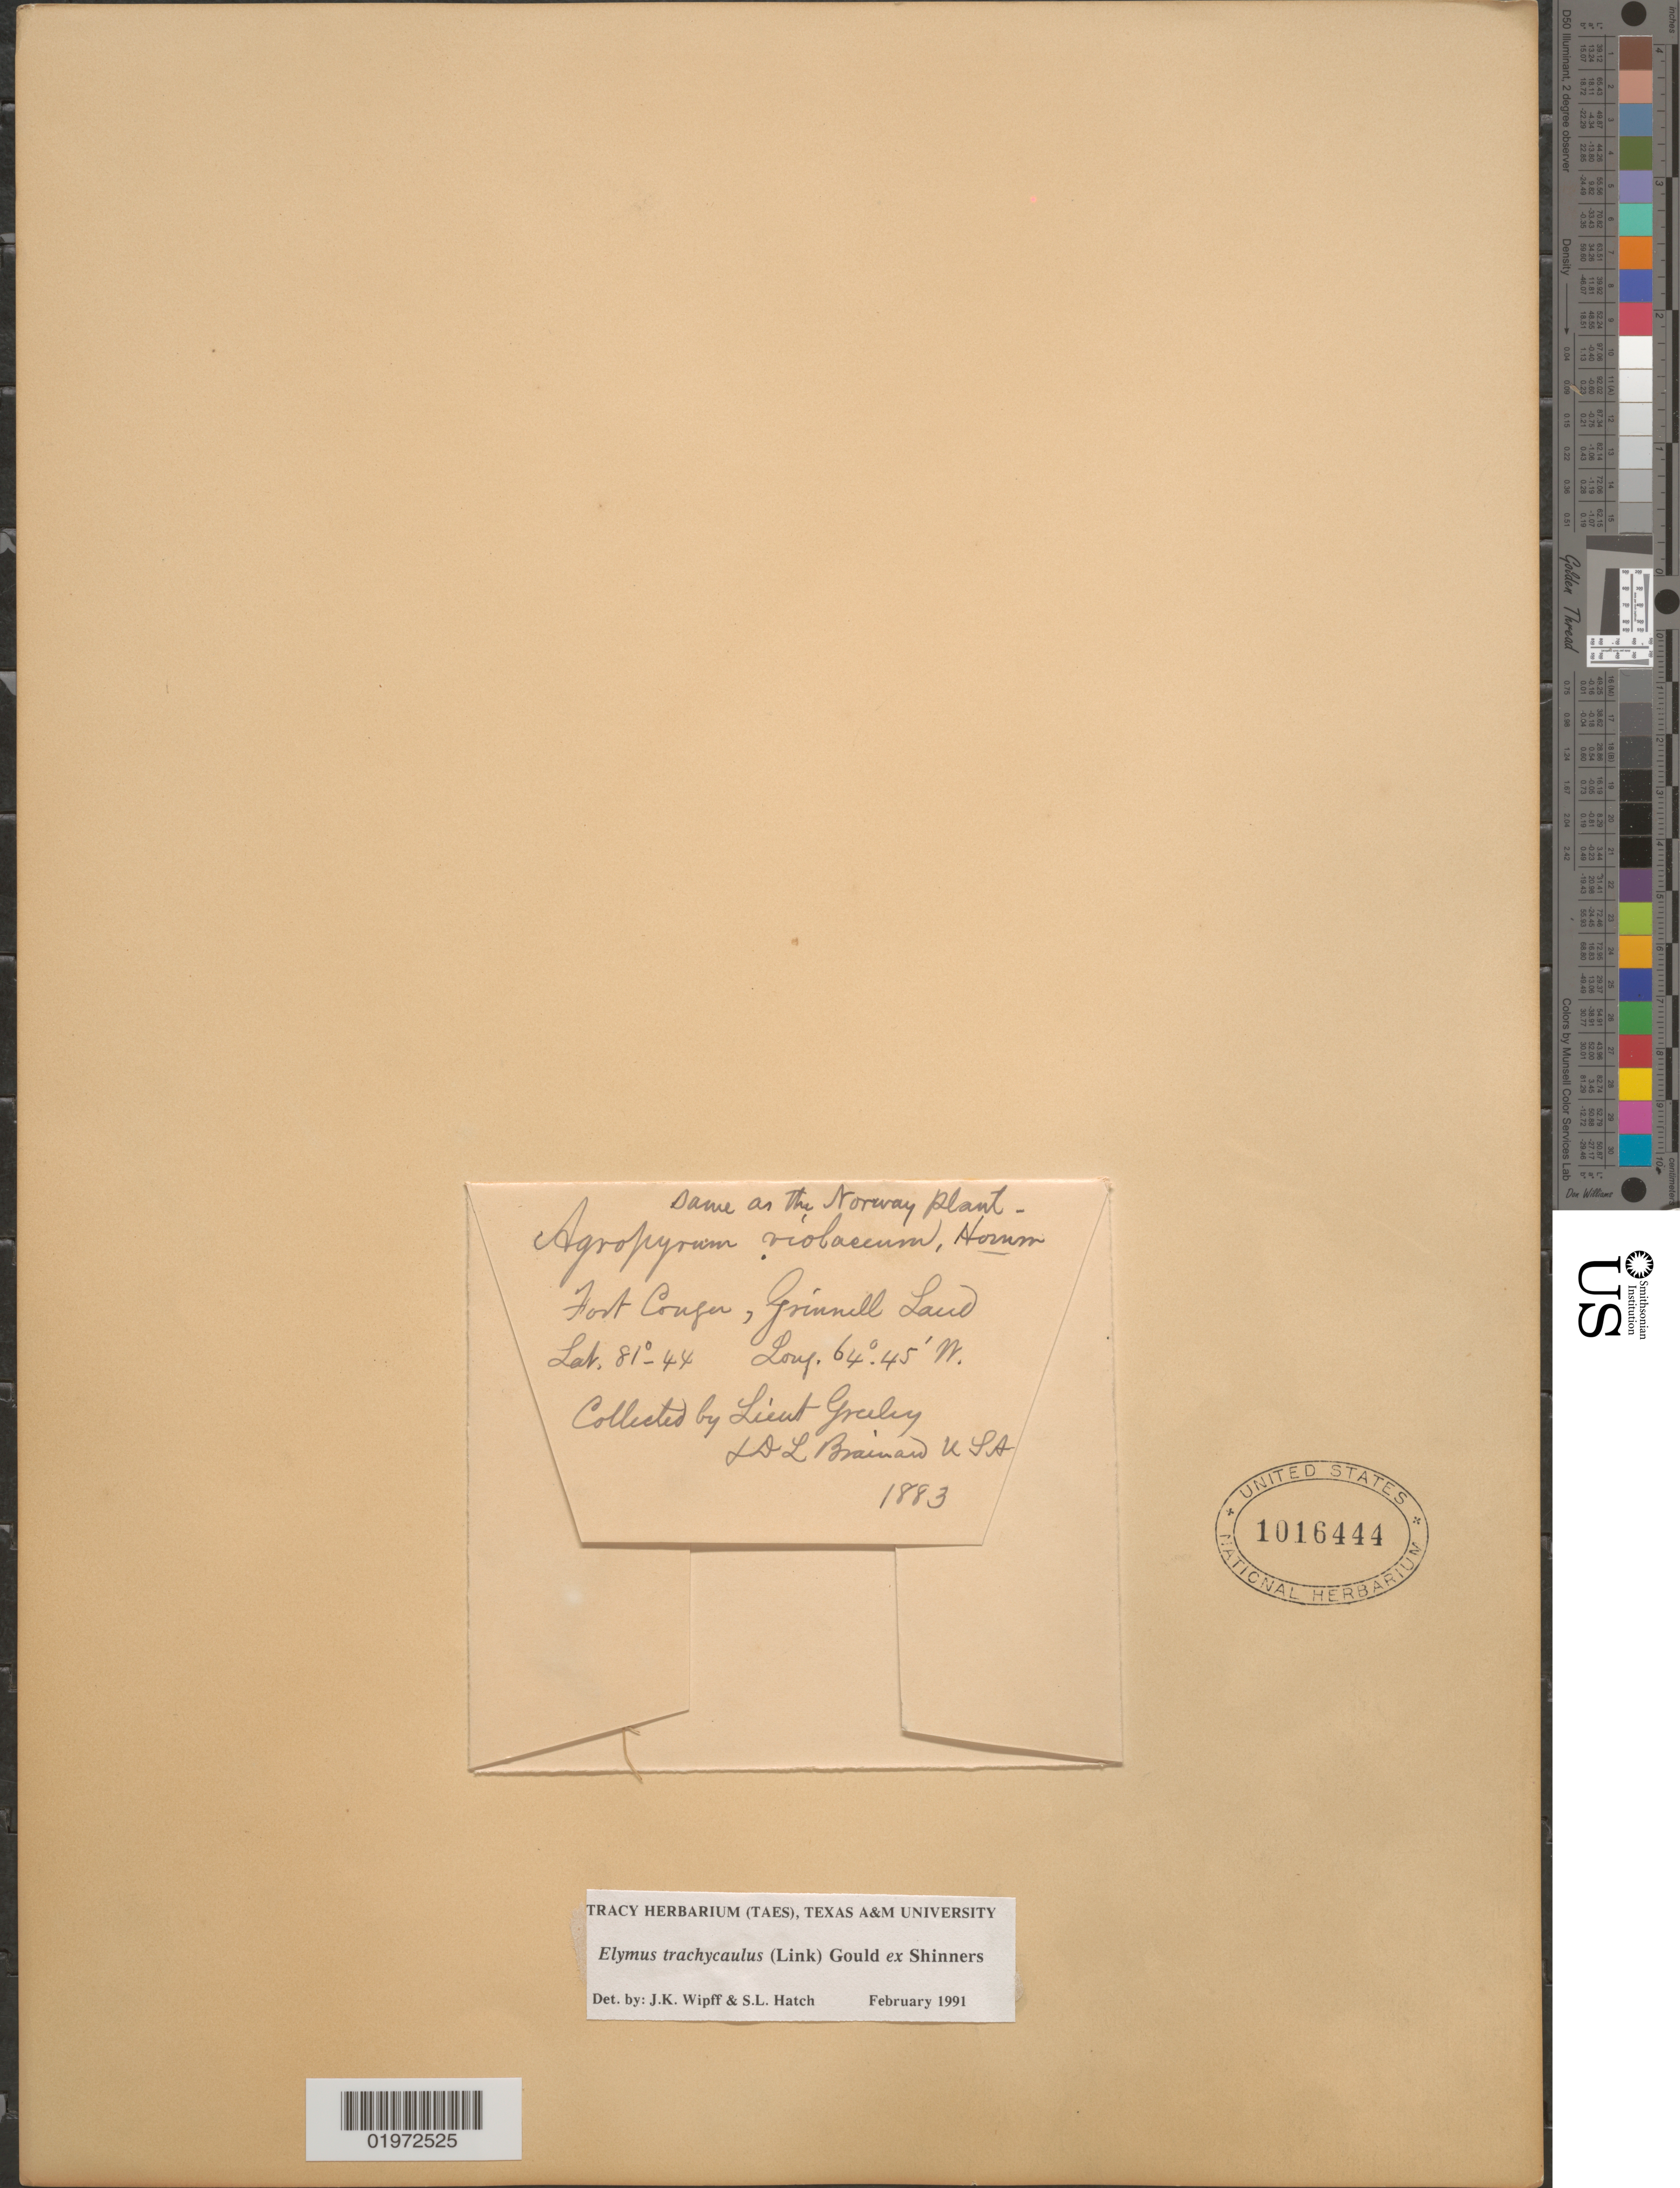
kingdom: Plantae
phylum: Tracheophyta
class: Liliopsida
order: Poales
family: Poaceae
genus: Elymus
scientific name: Elymus trachycaulus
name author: (Link) Gould ex Shinners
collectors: L. Greeley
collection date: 1883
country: Canada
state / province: Nunavut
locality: Fort Conger, Grinnell Land.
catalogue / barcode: US 1016444